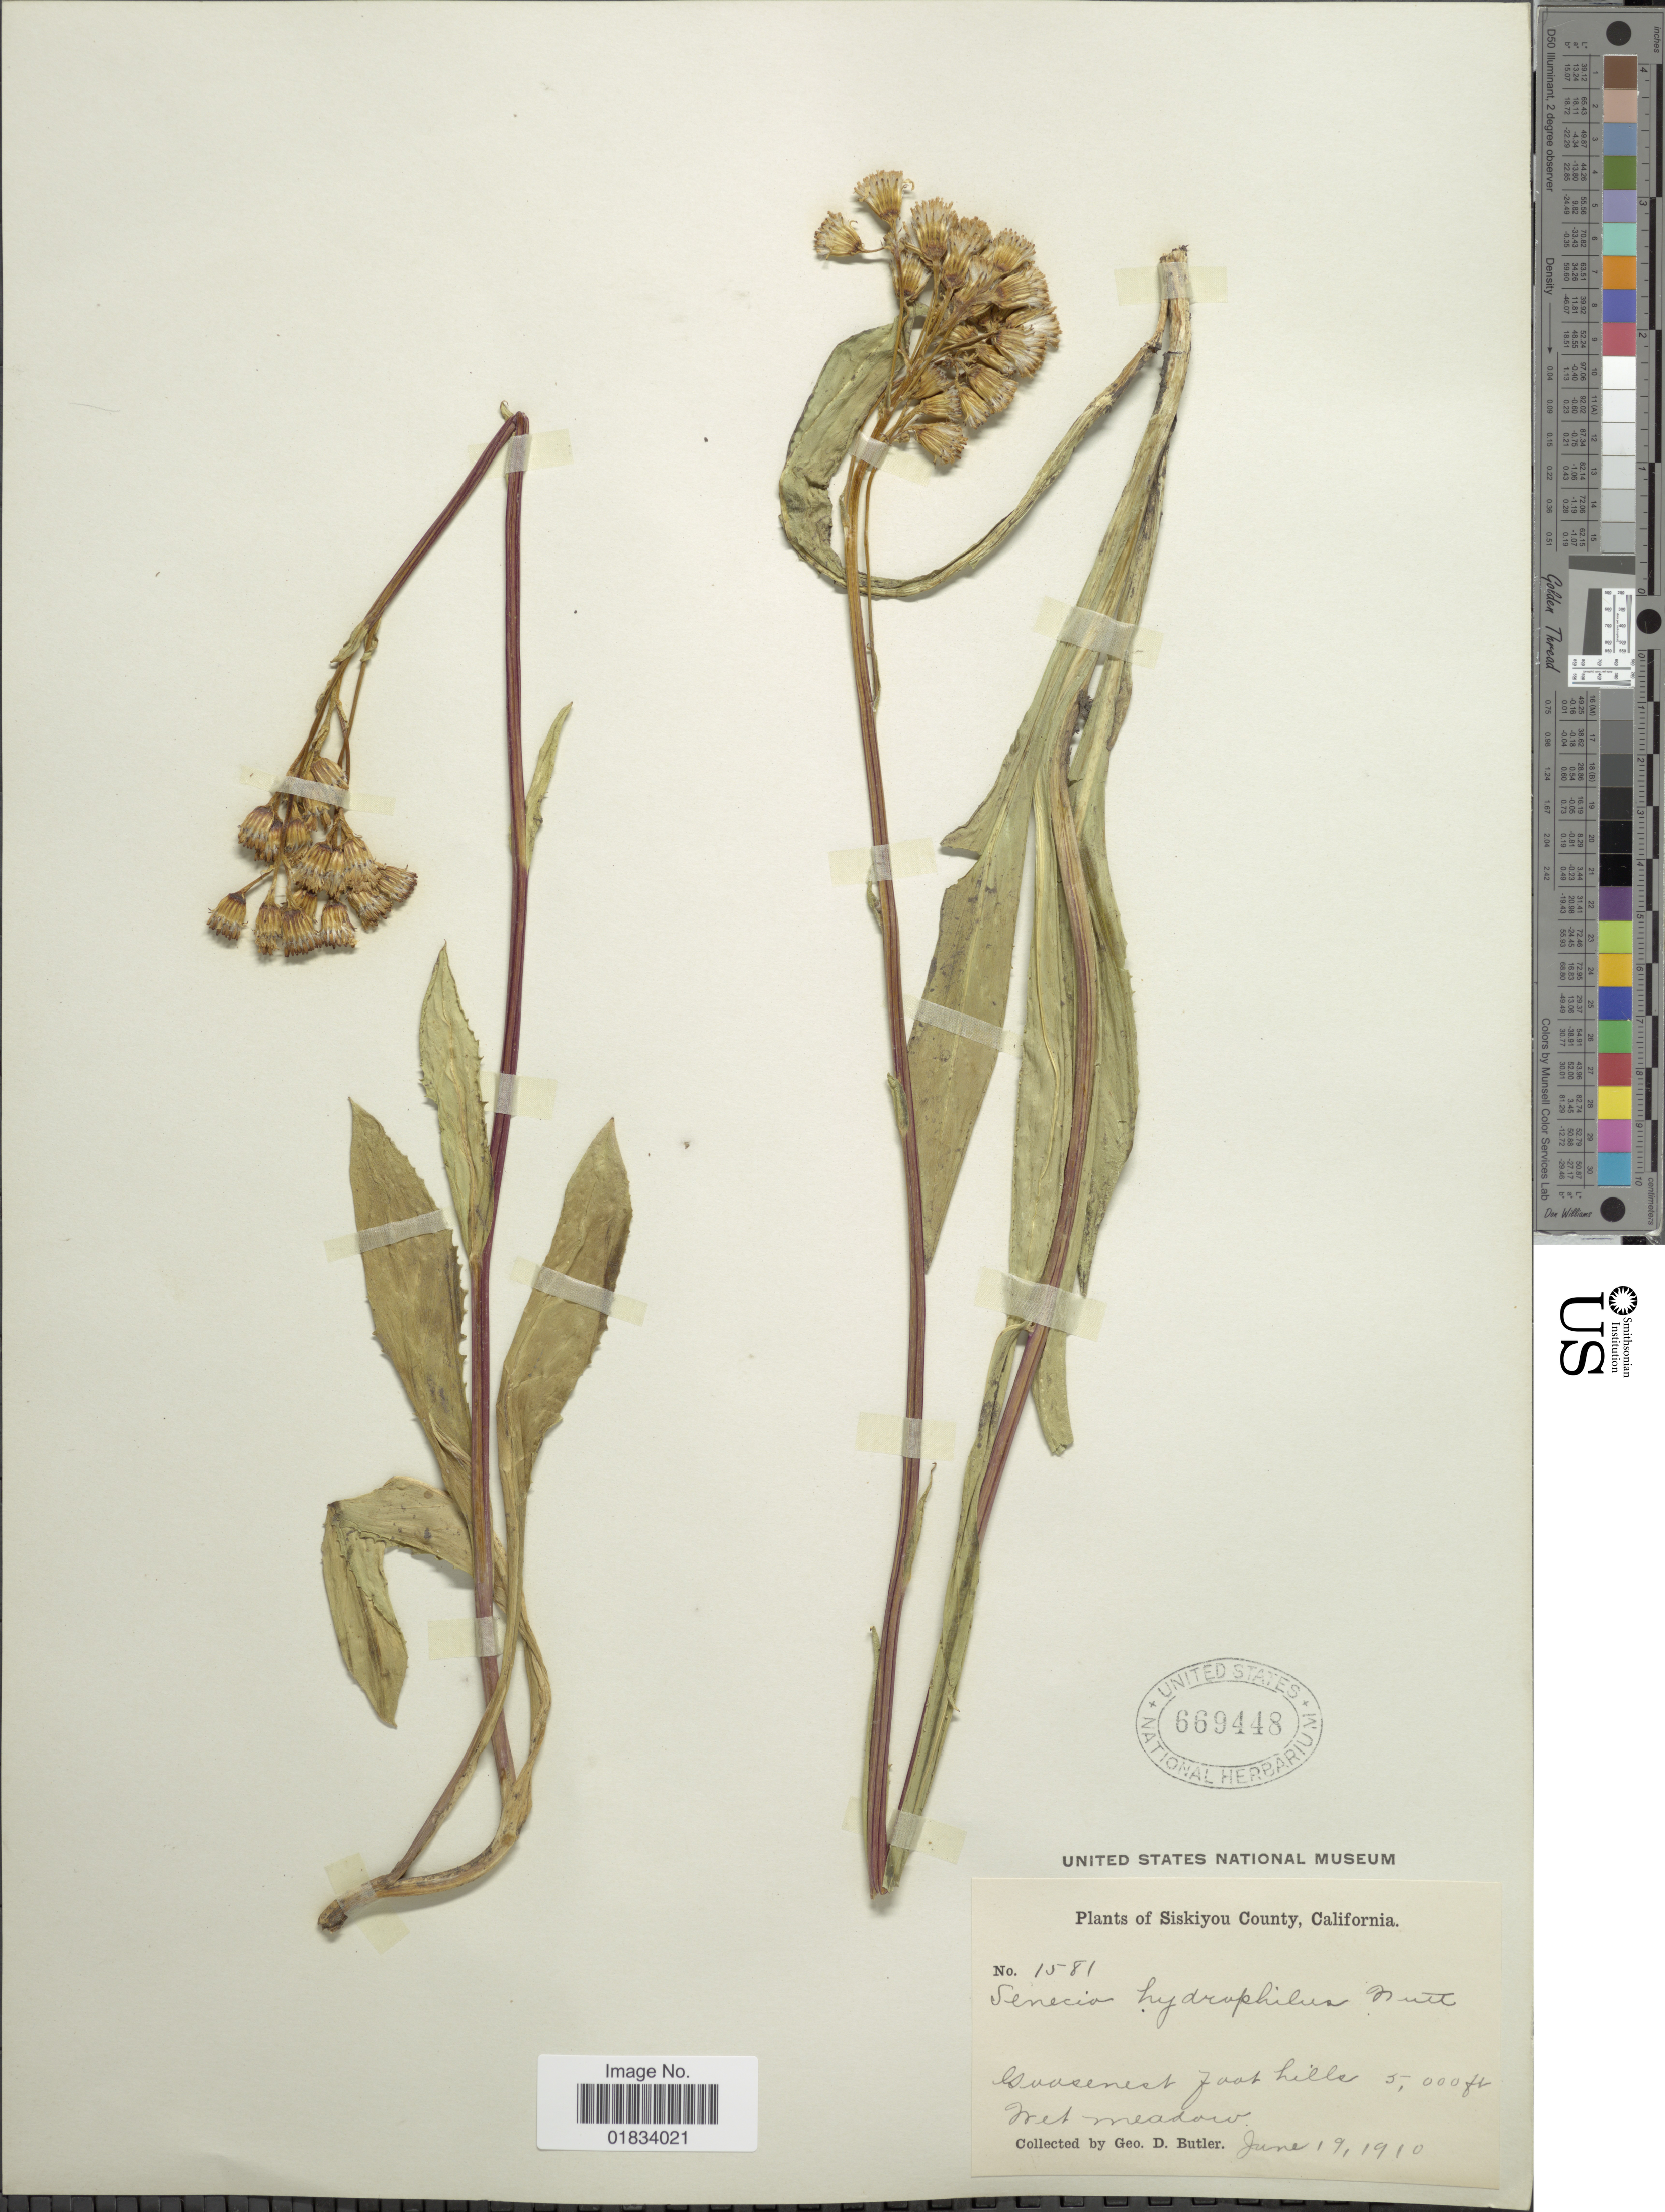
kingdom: Plantae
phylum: Tracheophyta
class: Magnoliopsida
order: Asterales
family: Asteraceae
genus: Senecio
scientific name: Senecio hydrophilus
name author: Nutt.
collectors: G. D. Butler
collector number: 1581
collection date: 1910-06-19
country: United States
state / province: California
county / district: Siskiyou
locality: Siskiyou County, Goosenest foot hills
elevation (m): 1524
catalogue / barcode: US 669448